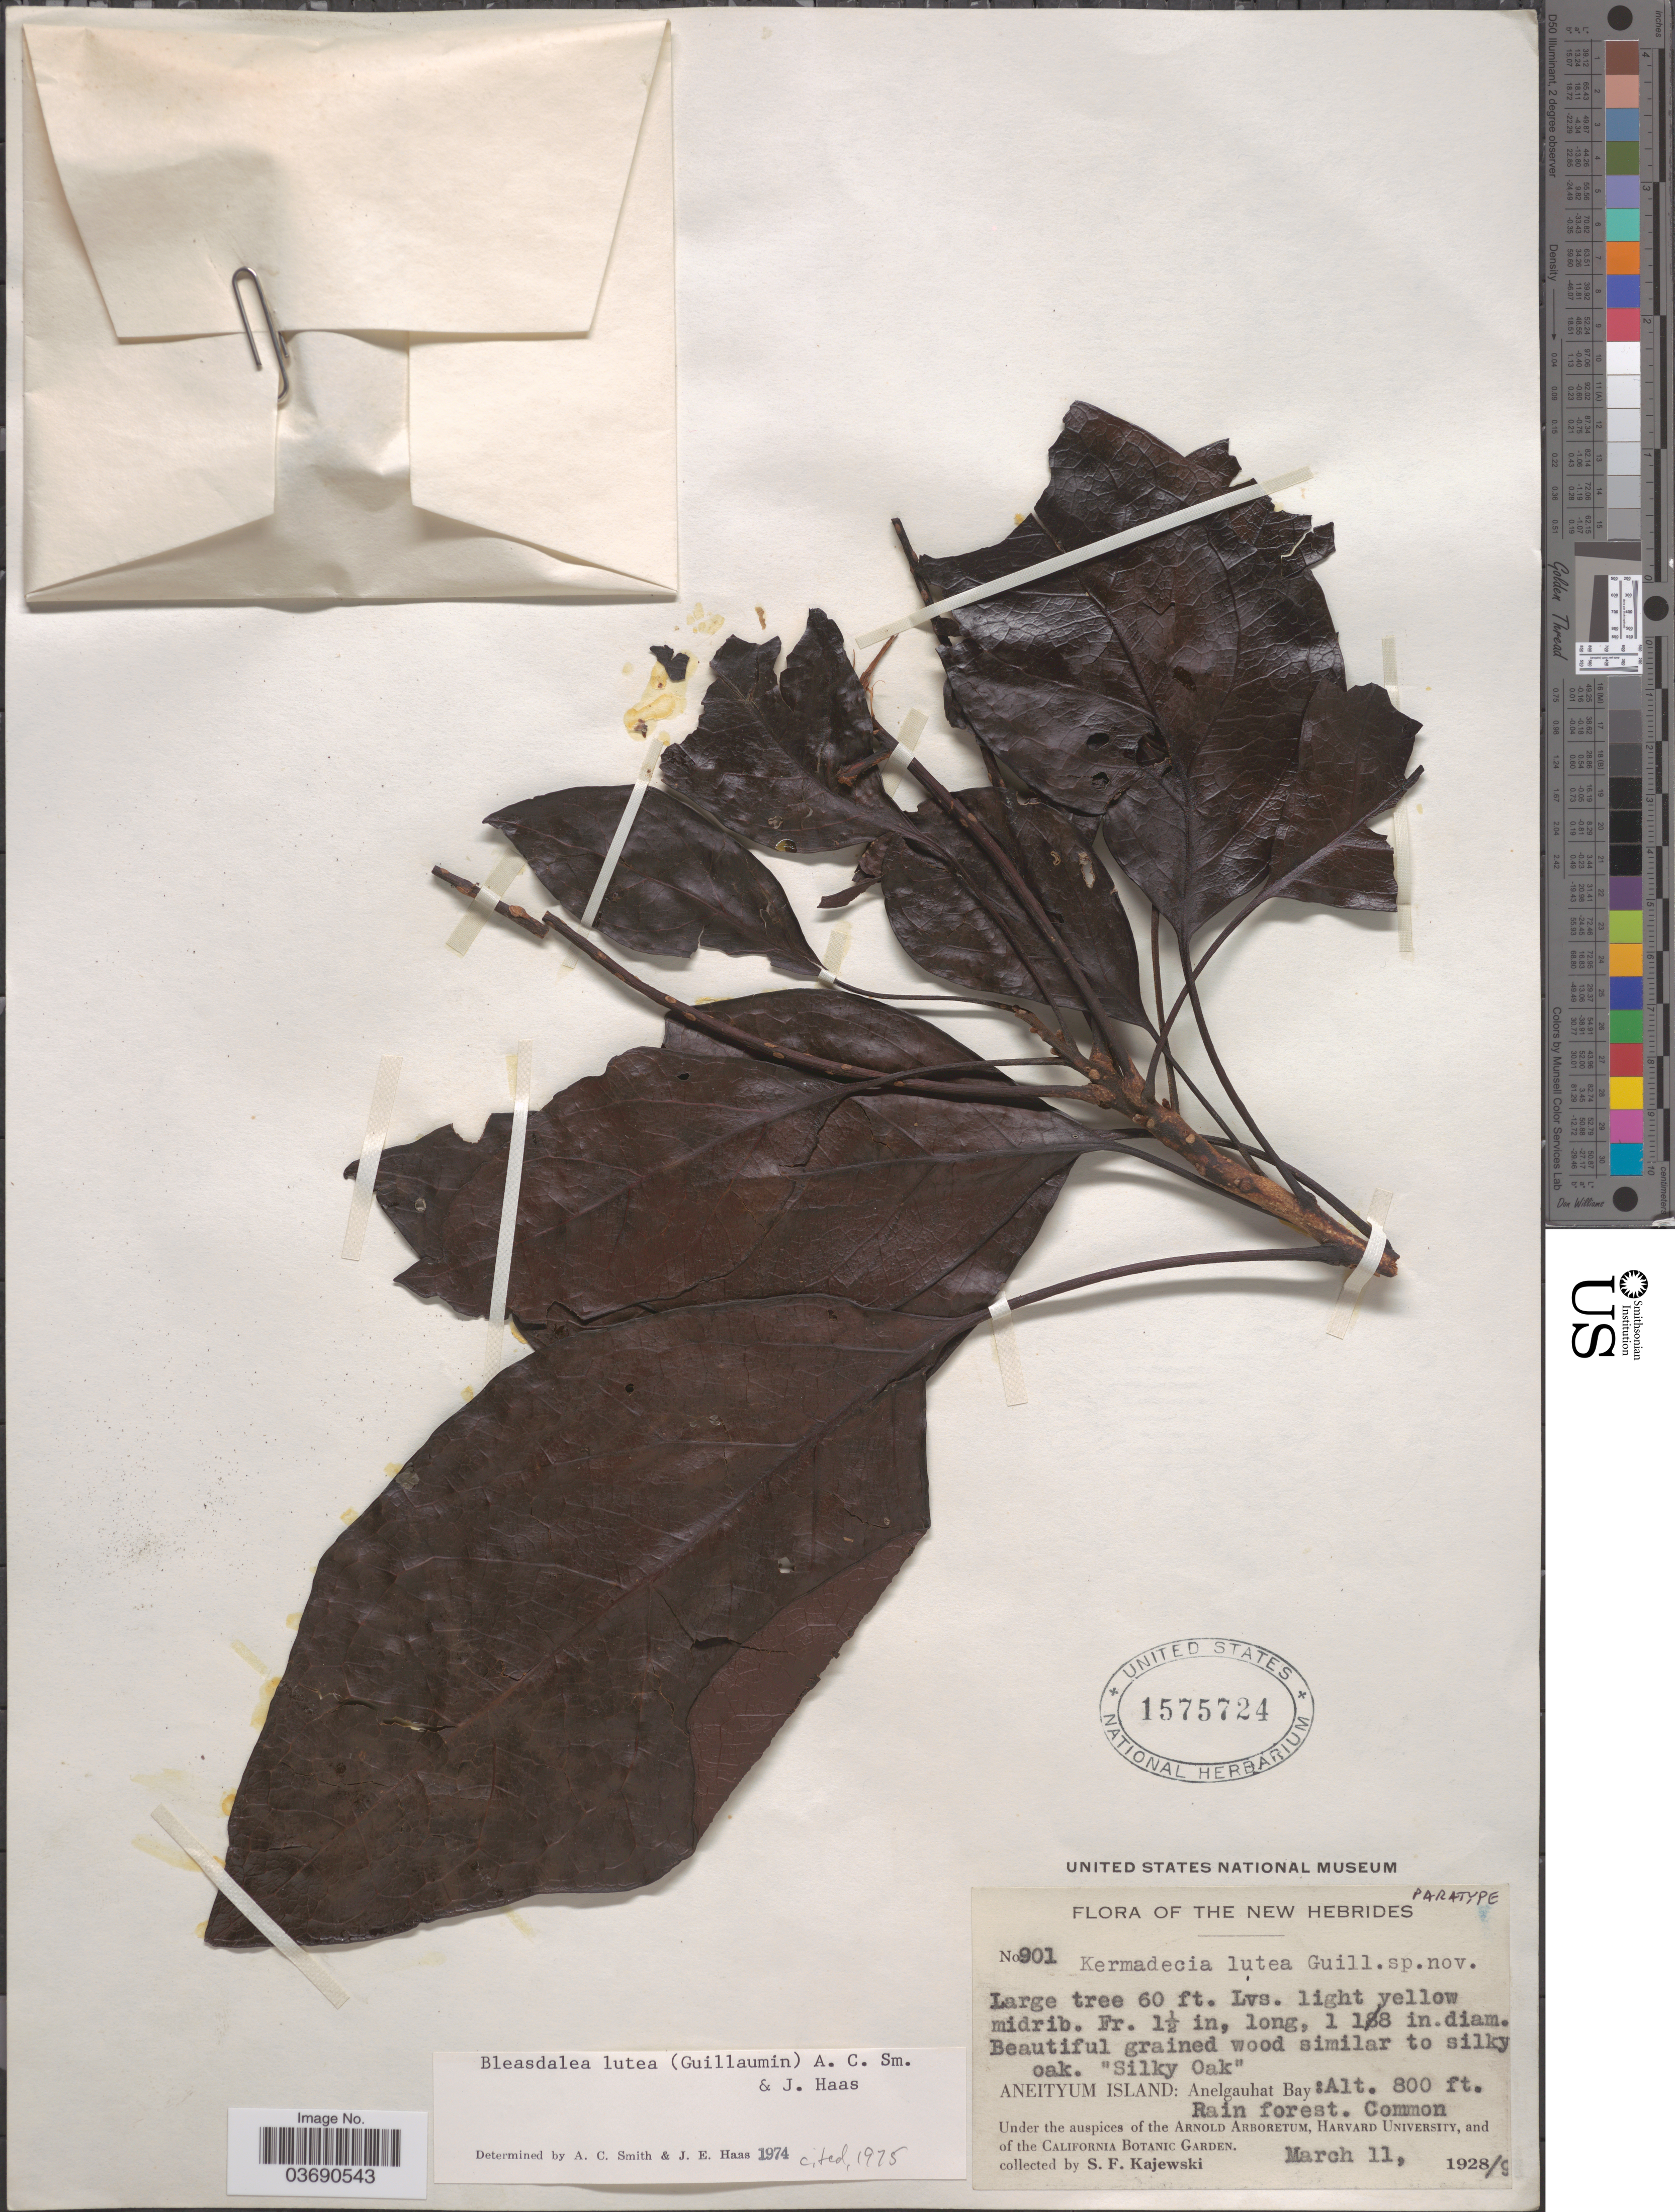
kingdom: Plantae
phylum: Tracheophyta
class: Magnoliopsida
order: Proteales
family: Proteaceae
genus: Turrillia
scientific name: Turrillia lutea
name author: (Guillaumin) A.C. Sm.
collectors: S. Kajewski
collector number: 901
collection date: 1928-03-11/1929-03-11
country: Vanuatu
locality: The New Hebrides. Aneityum Island: Anelgauhat Bay.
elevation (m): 244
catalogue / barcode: US 1575724